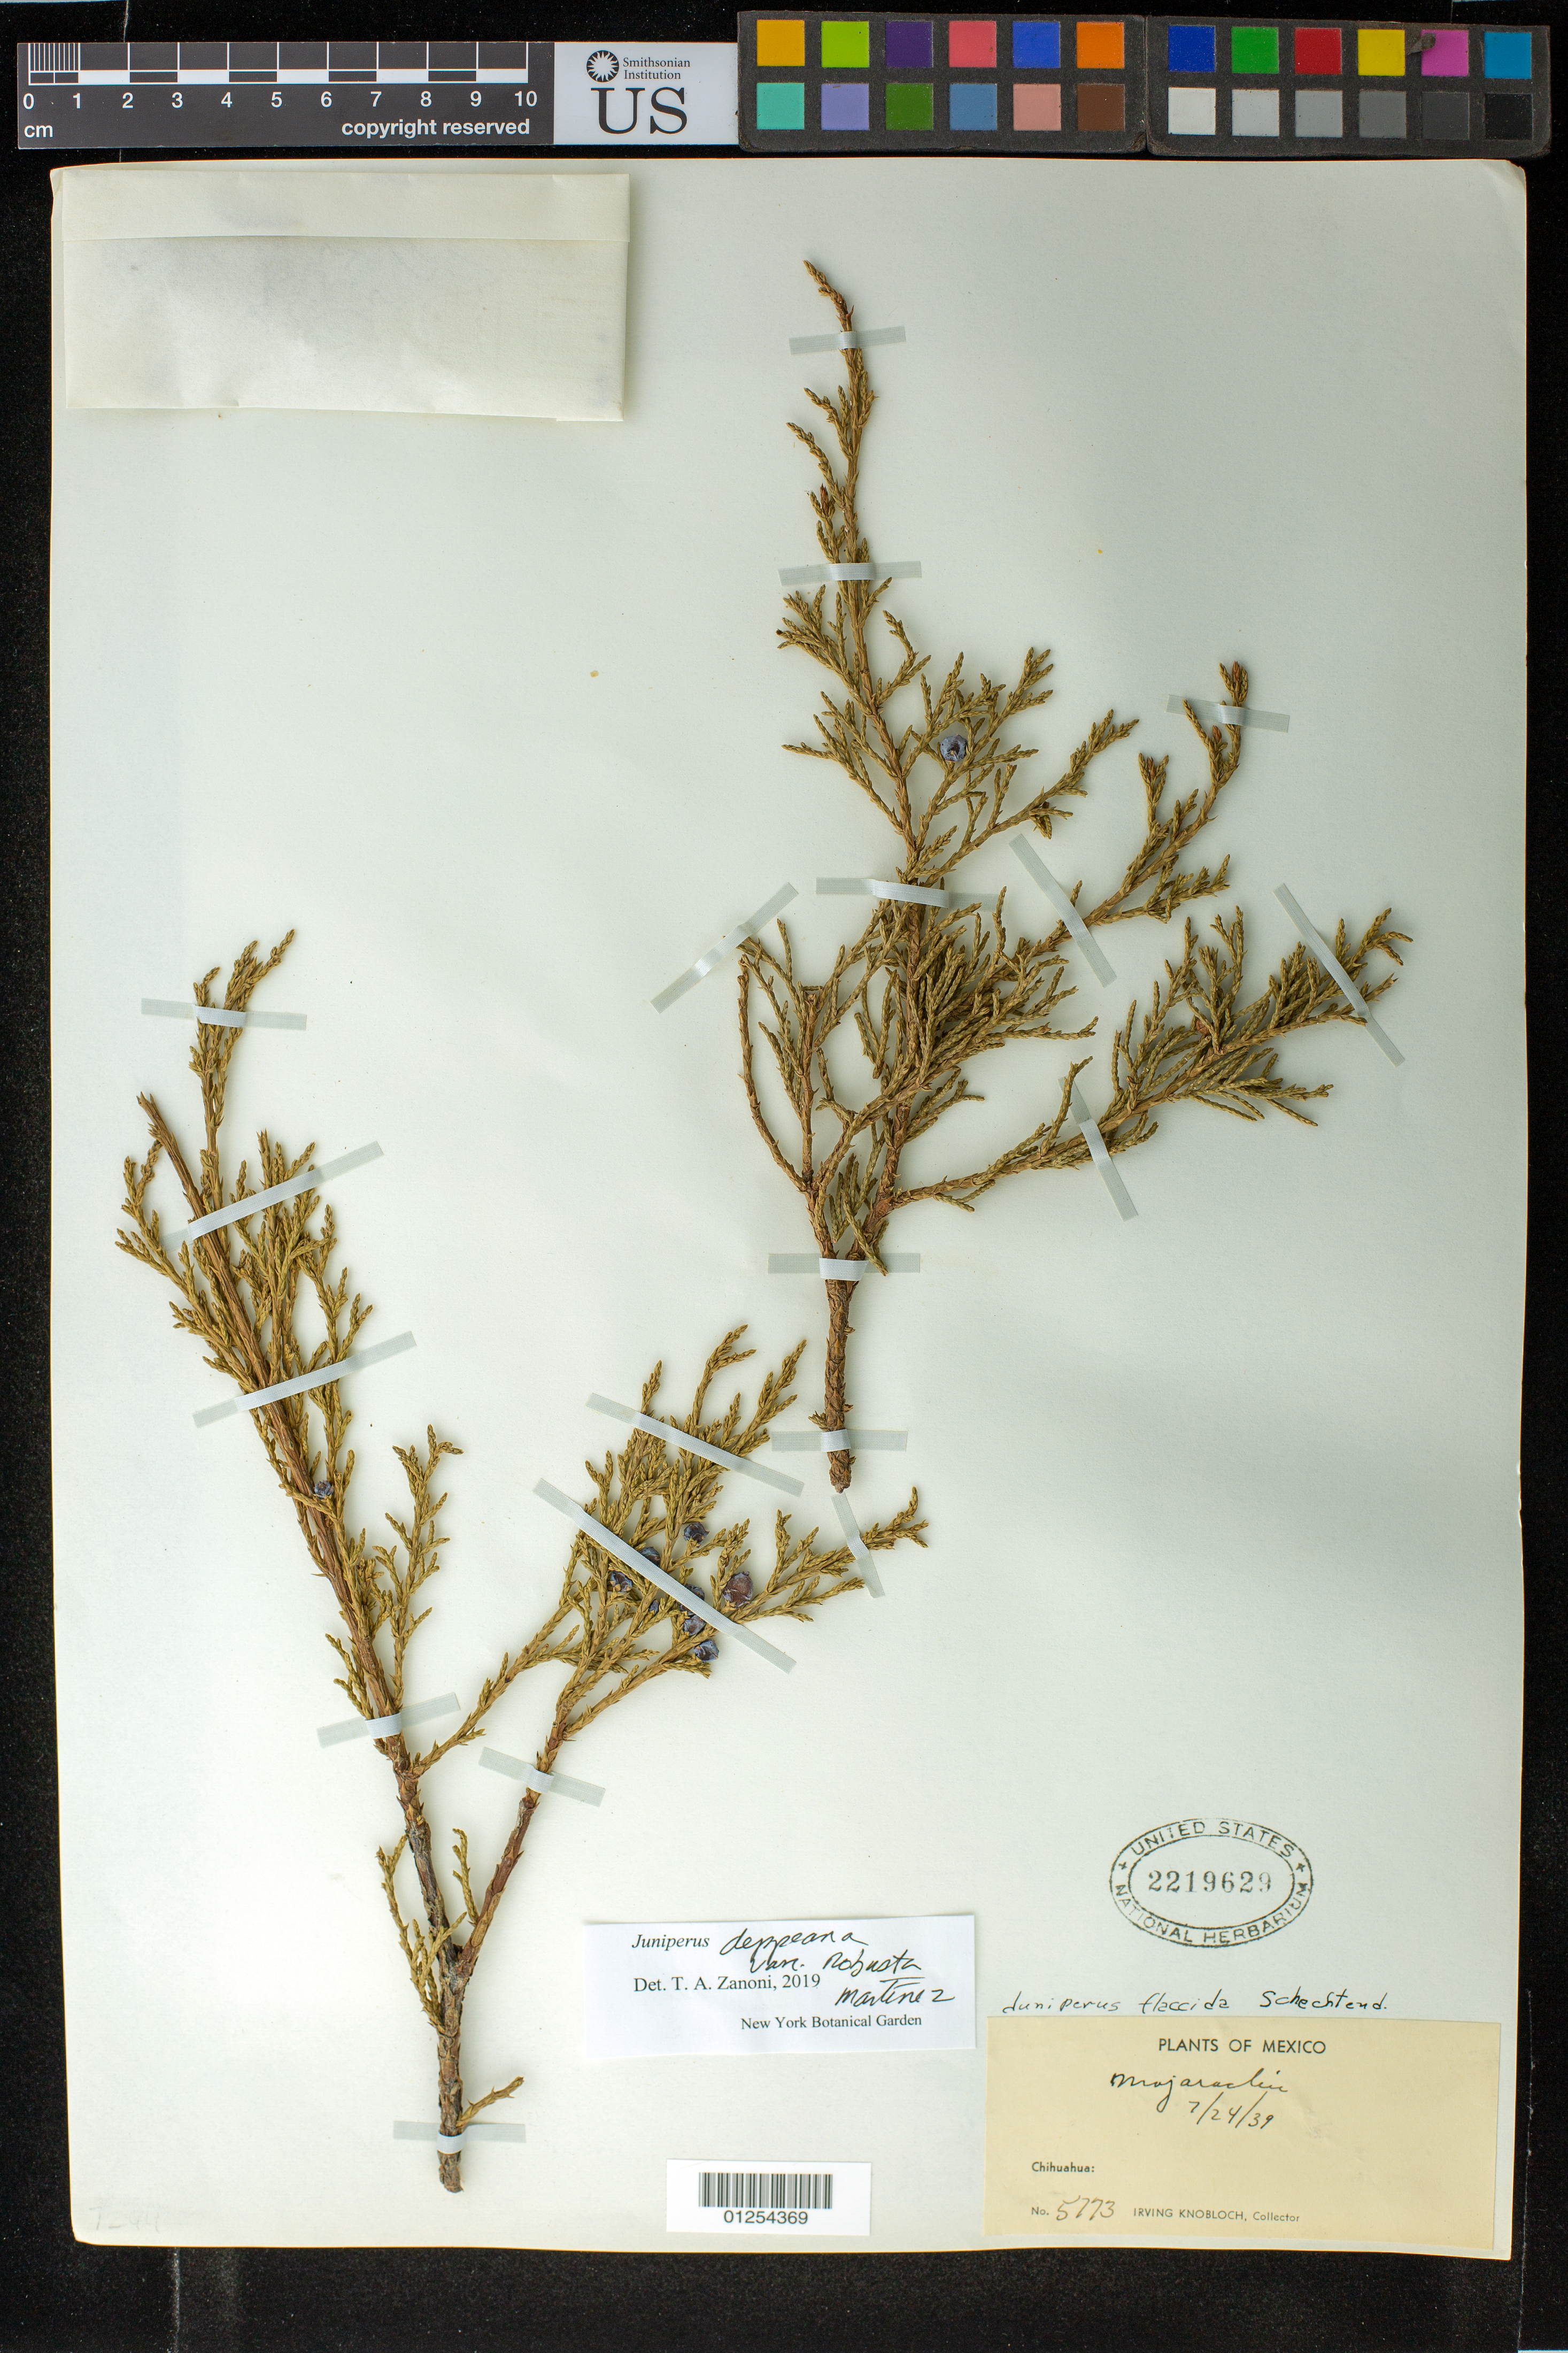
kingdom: Plantae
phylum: Tracheophyta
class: Pinopsida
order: Pinales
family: Cupressaceae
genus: Juniperus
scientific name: Juniperus deppeana var. robusta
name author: Martínez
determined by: Zanoni, T. A., (NY), New York Botanical Garden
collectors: I. W. Knobloch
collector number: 5773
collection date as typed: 7/24/39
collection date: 1939-07-24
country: Mexico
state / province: Chihuahua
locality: Mojarachic, Chihuahua.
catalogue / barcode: US 2219629